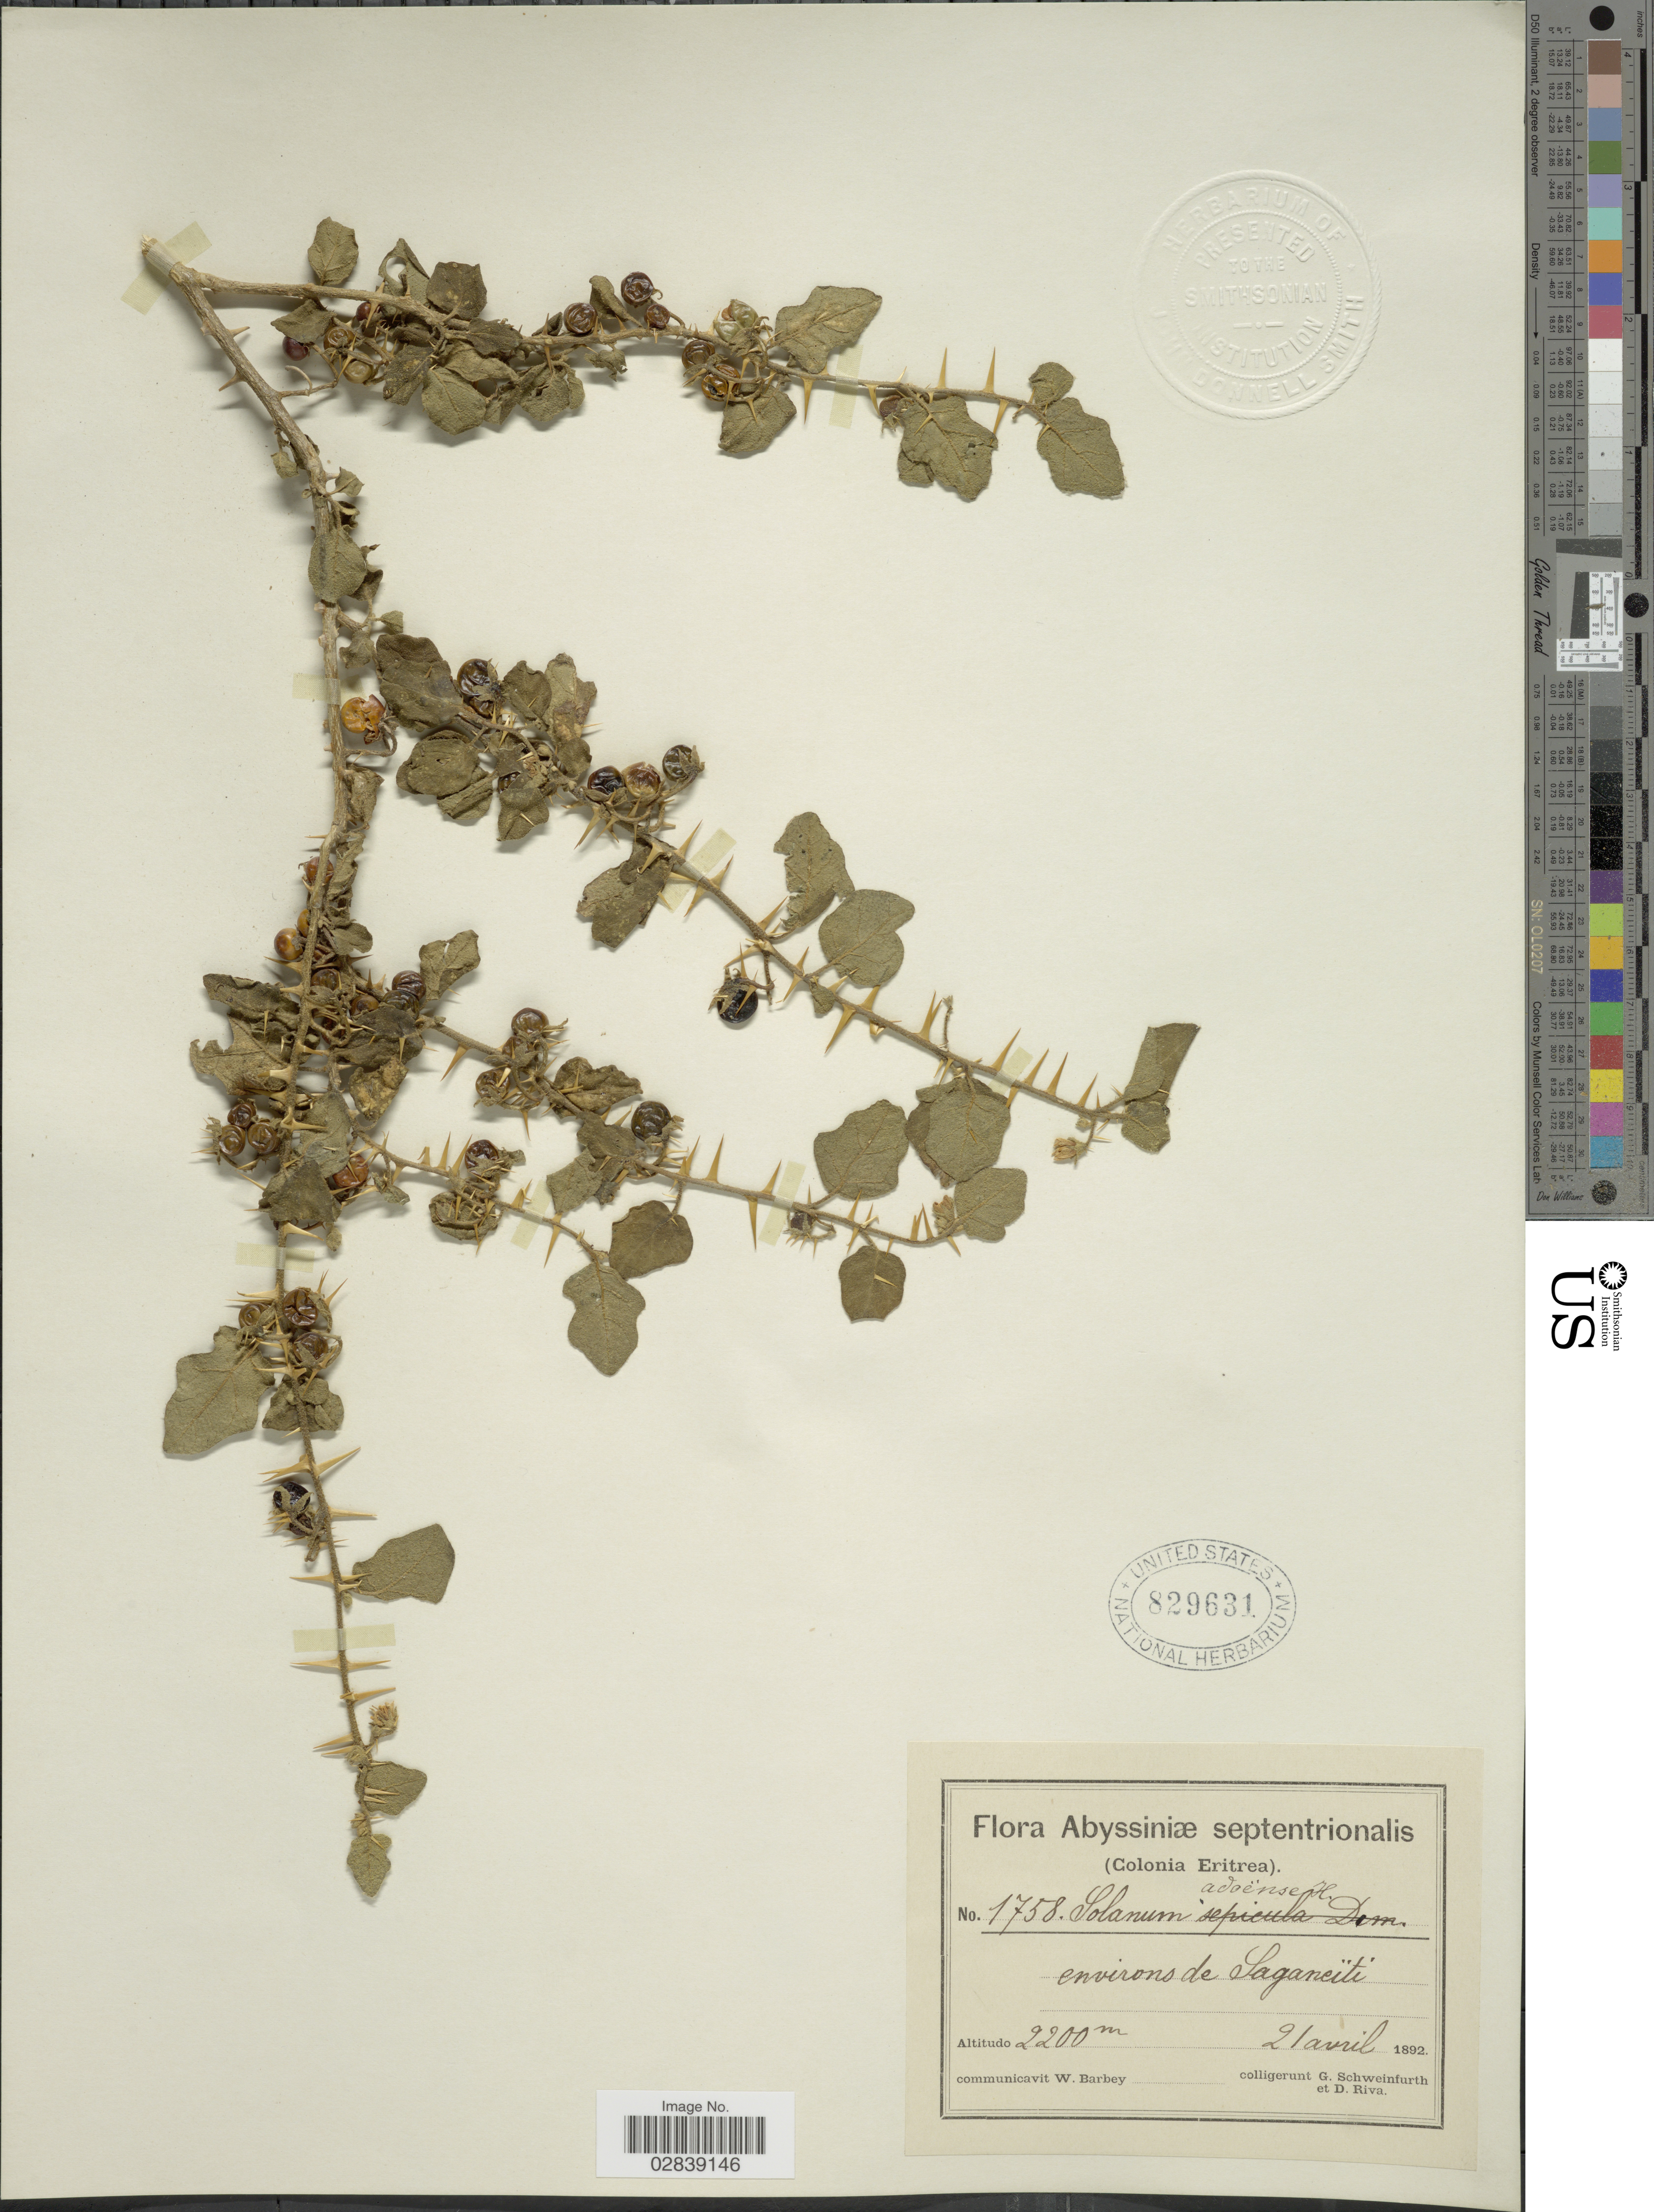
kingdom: Plantae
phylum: Tracheophyta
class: Magnoliopsida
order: Solanales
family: Solanaceae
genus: Solanum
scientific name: Solanum adoense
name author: Hochst. ex A. Rich.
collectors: G. A. Schweinfurth (herbarium) & D. Riva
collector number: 1758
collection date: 1892-04-21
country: Eritrea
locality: Abyssiniæ septentrionalis. (Colonia Eritrea). Environs de Saganeïti.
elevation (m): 2200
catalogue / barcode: US 829631